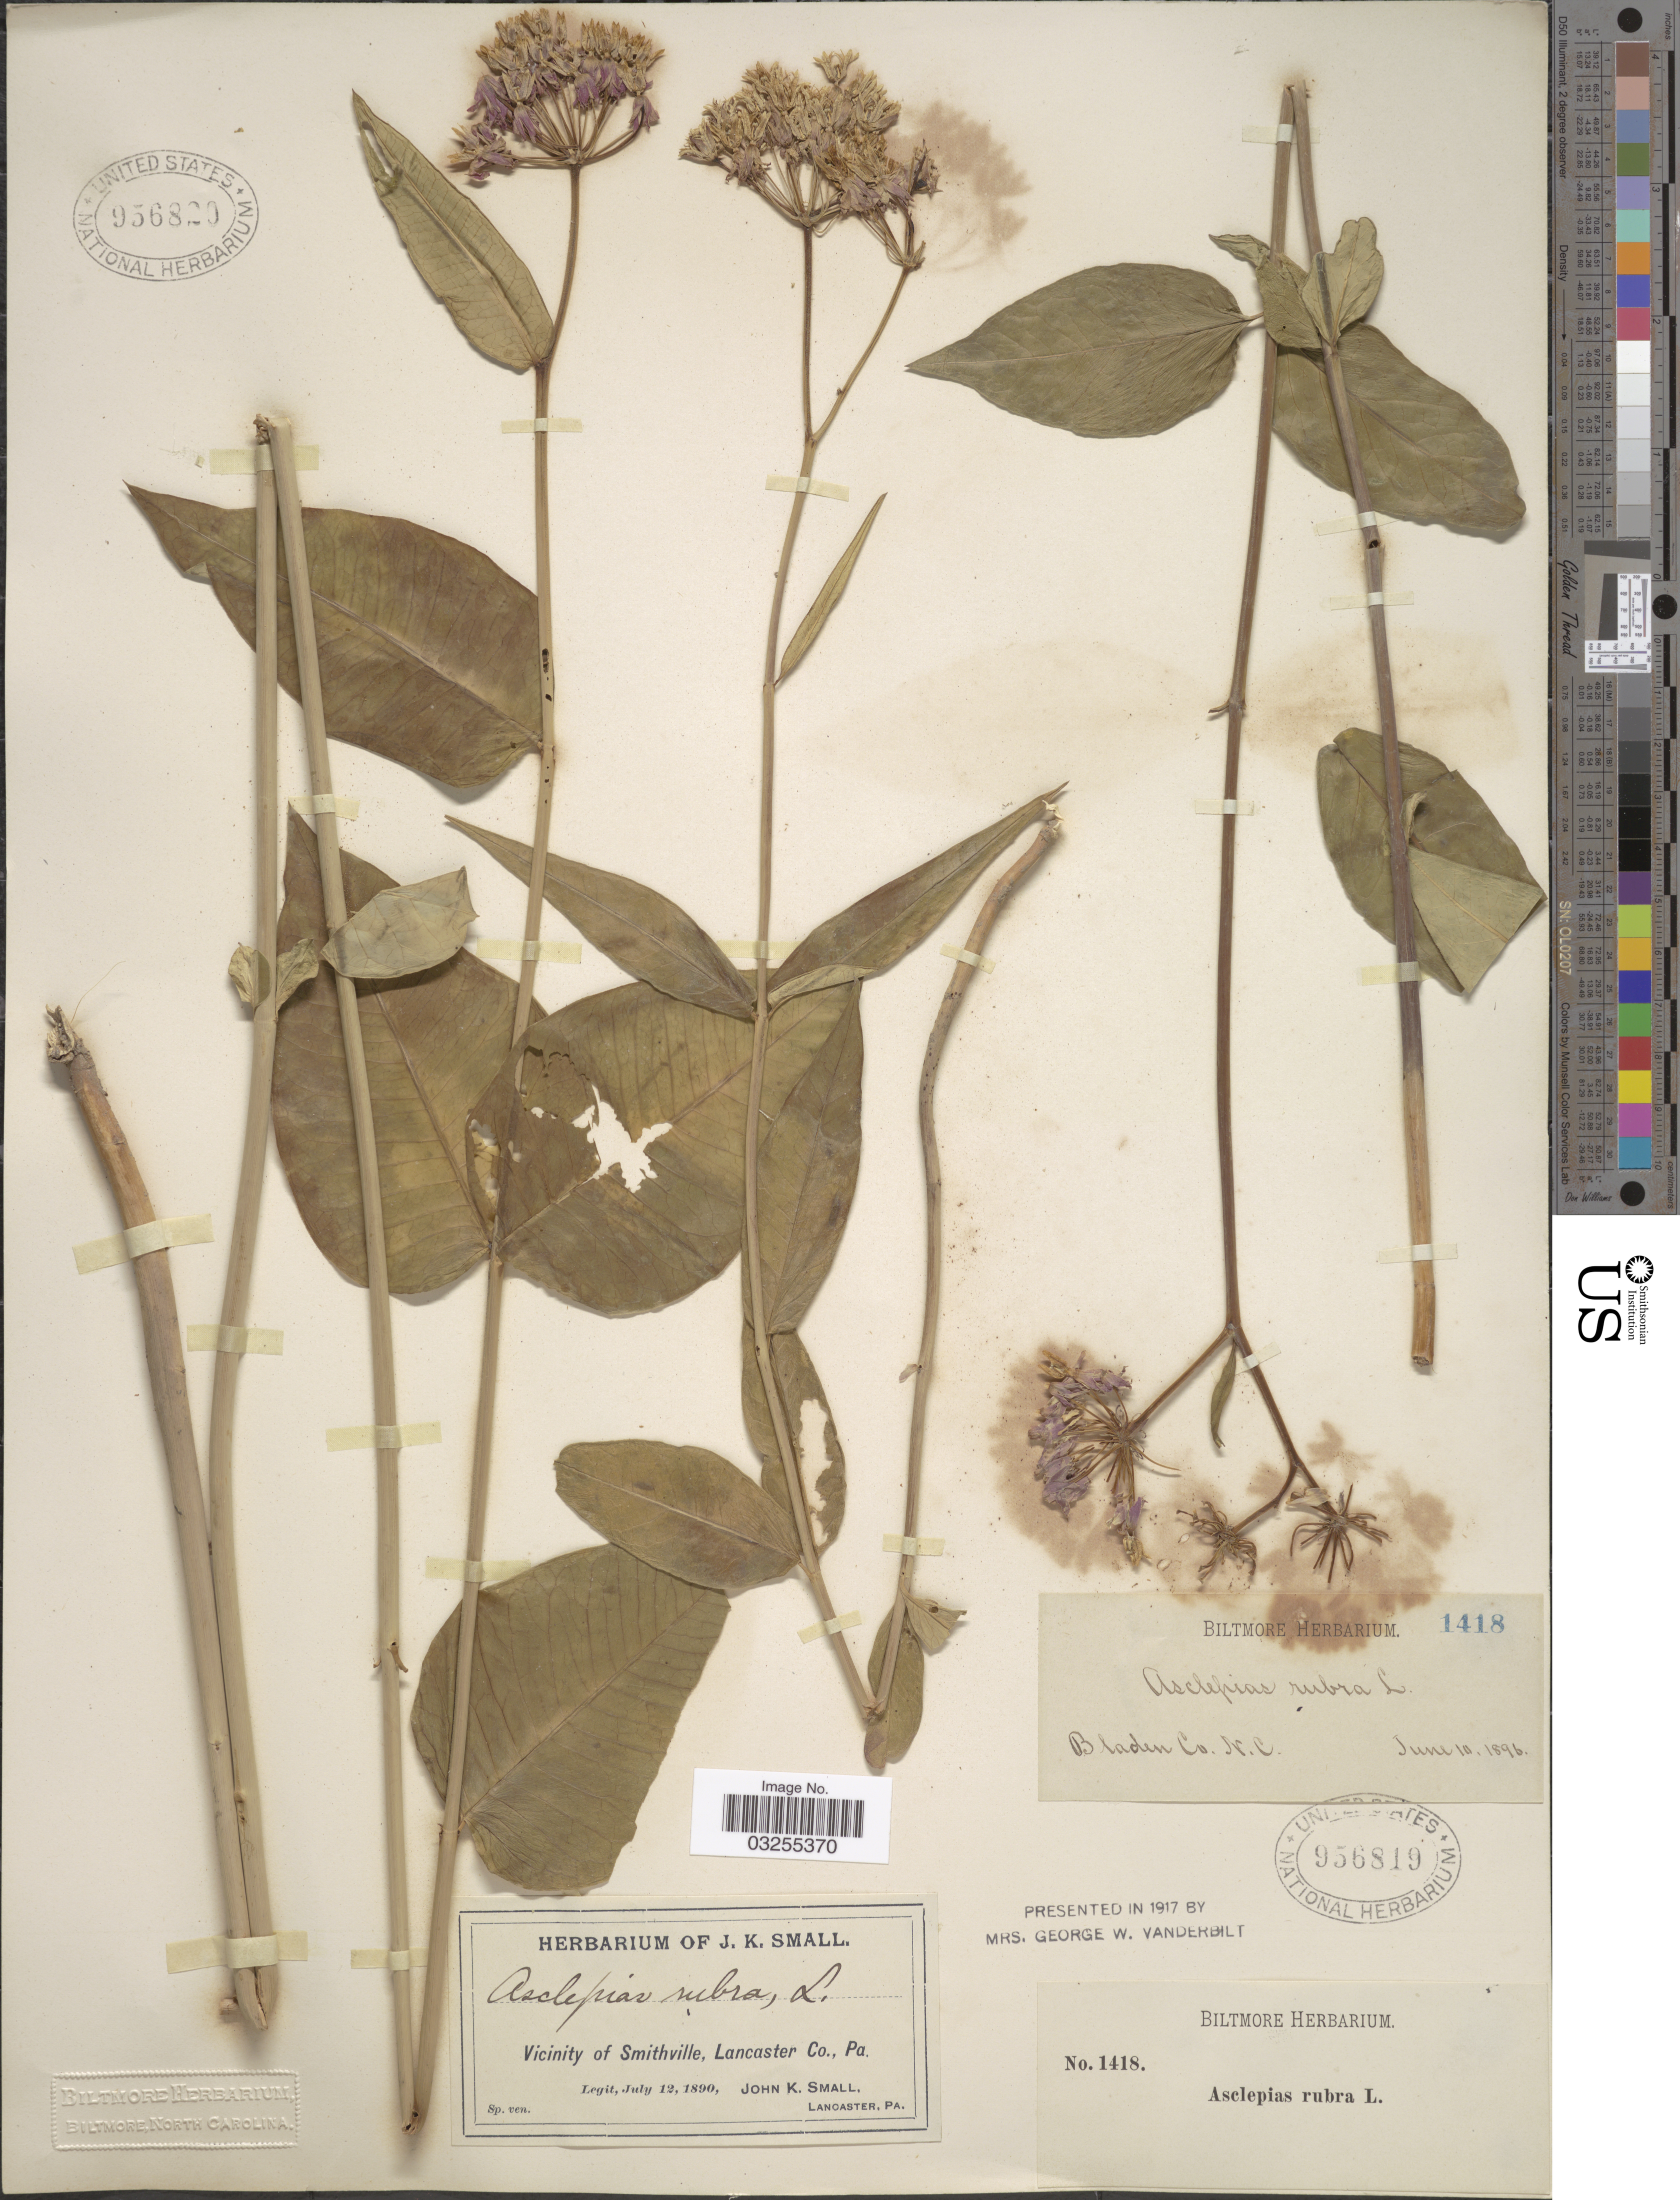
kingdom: Plantae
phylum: Tracheophyta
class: Magnoliopsida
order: Gentianales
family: Apocynaceae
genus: Asclepias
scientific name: Asclepias rubra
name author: L.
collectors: J. K. Small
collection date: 1890-07-12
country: United States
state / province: Pennsylvania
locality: Vicinity of Smithville, Lancaster Co.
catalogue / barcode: US 956820-2